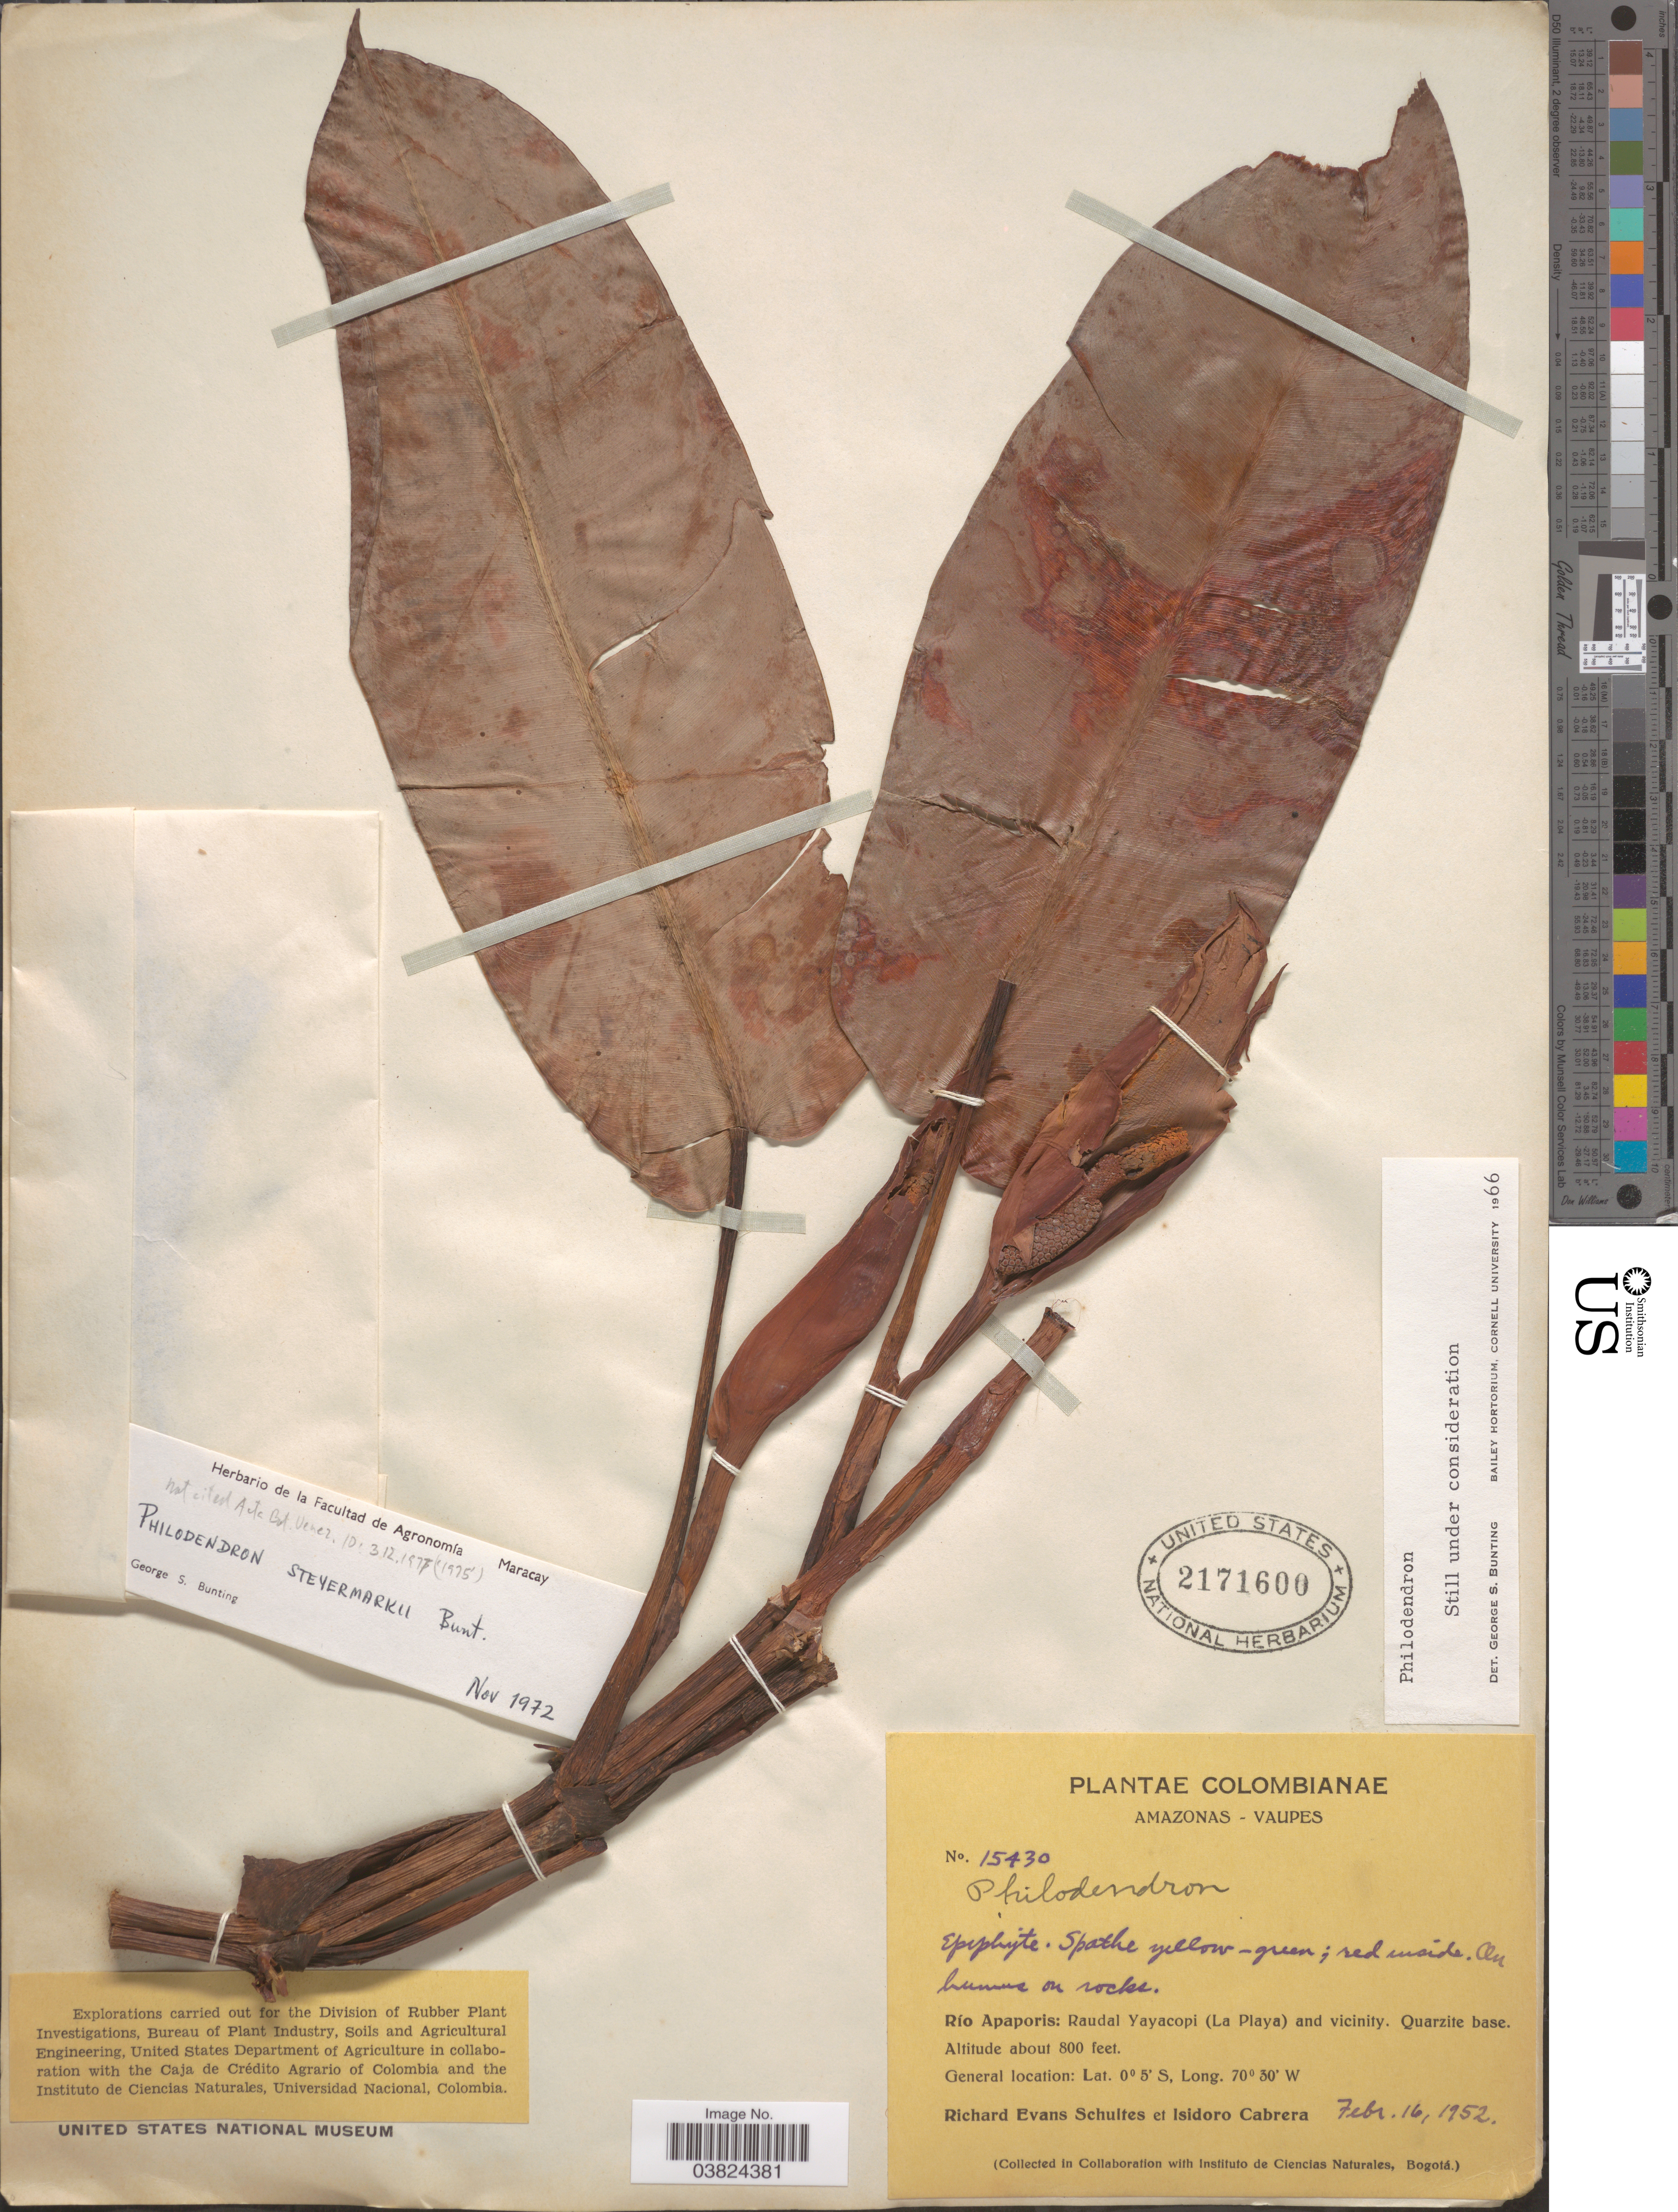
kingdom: Plantae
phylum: Tracheophyta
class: Liliopsida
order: Alismatales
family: Araceae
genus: Philodendron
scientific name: Philodendron steyermarkii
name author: G.S. Bunting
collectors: R. E. Schultes & I. Cabrera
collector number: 15430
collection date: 1952-02-16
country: Colombia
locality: Amazonas - Vaupes. Río Apaporis: Raudal Yayacopi (La Playa) and vicinity. Quarzite base.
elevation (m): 244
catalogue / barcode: US 2171600